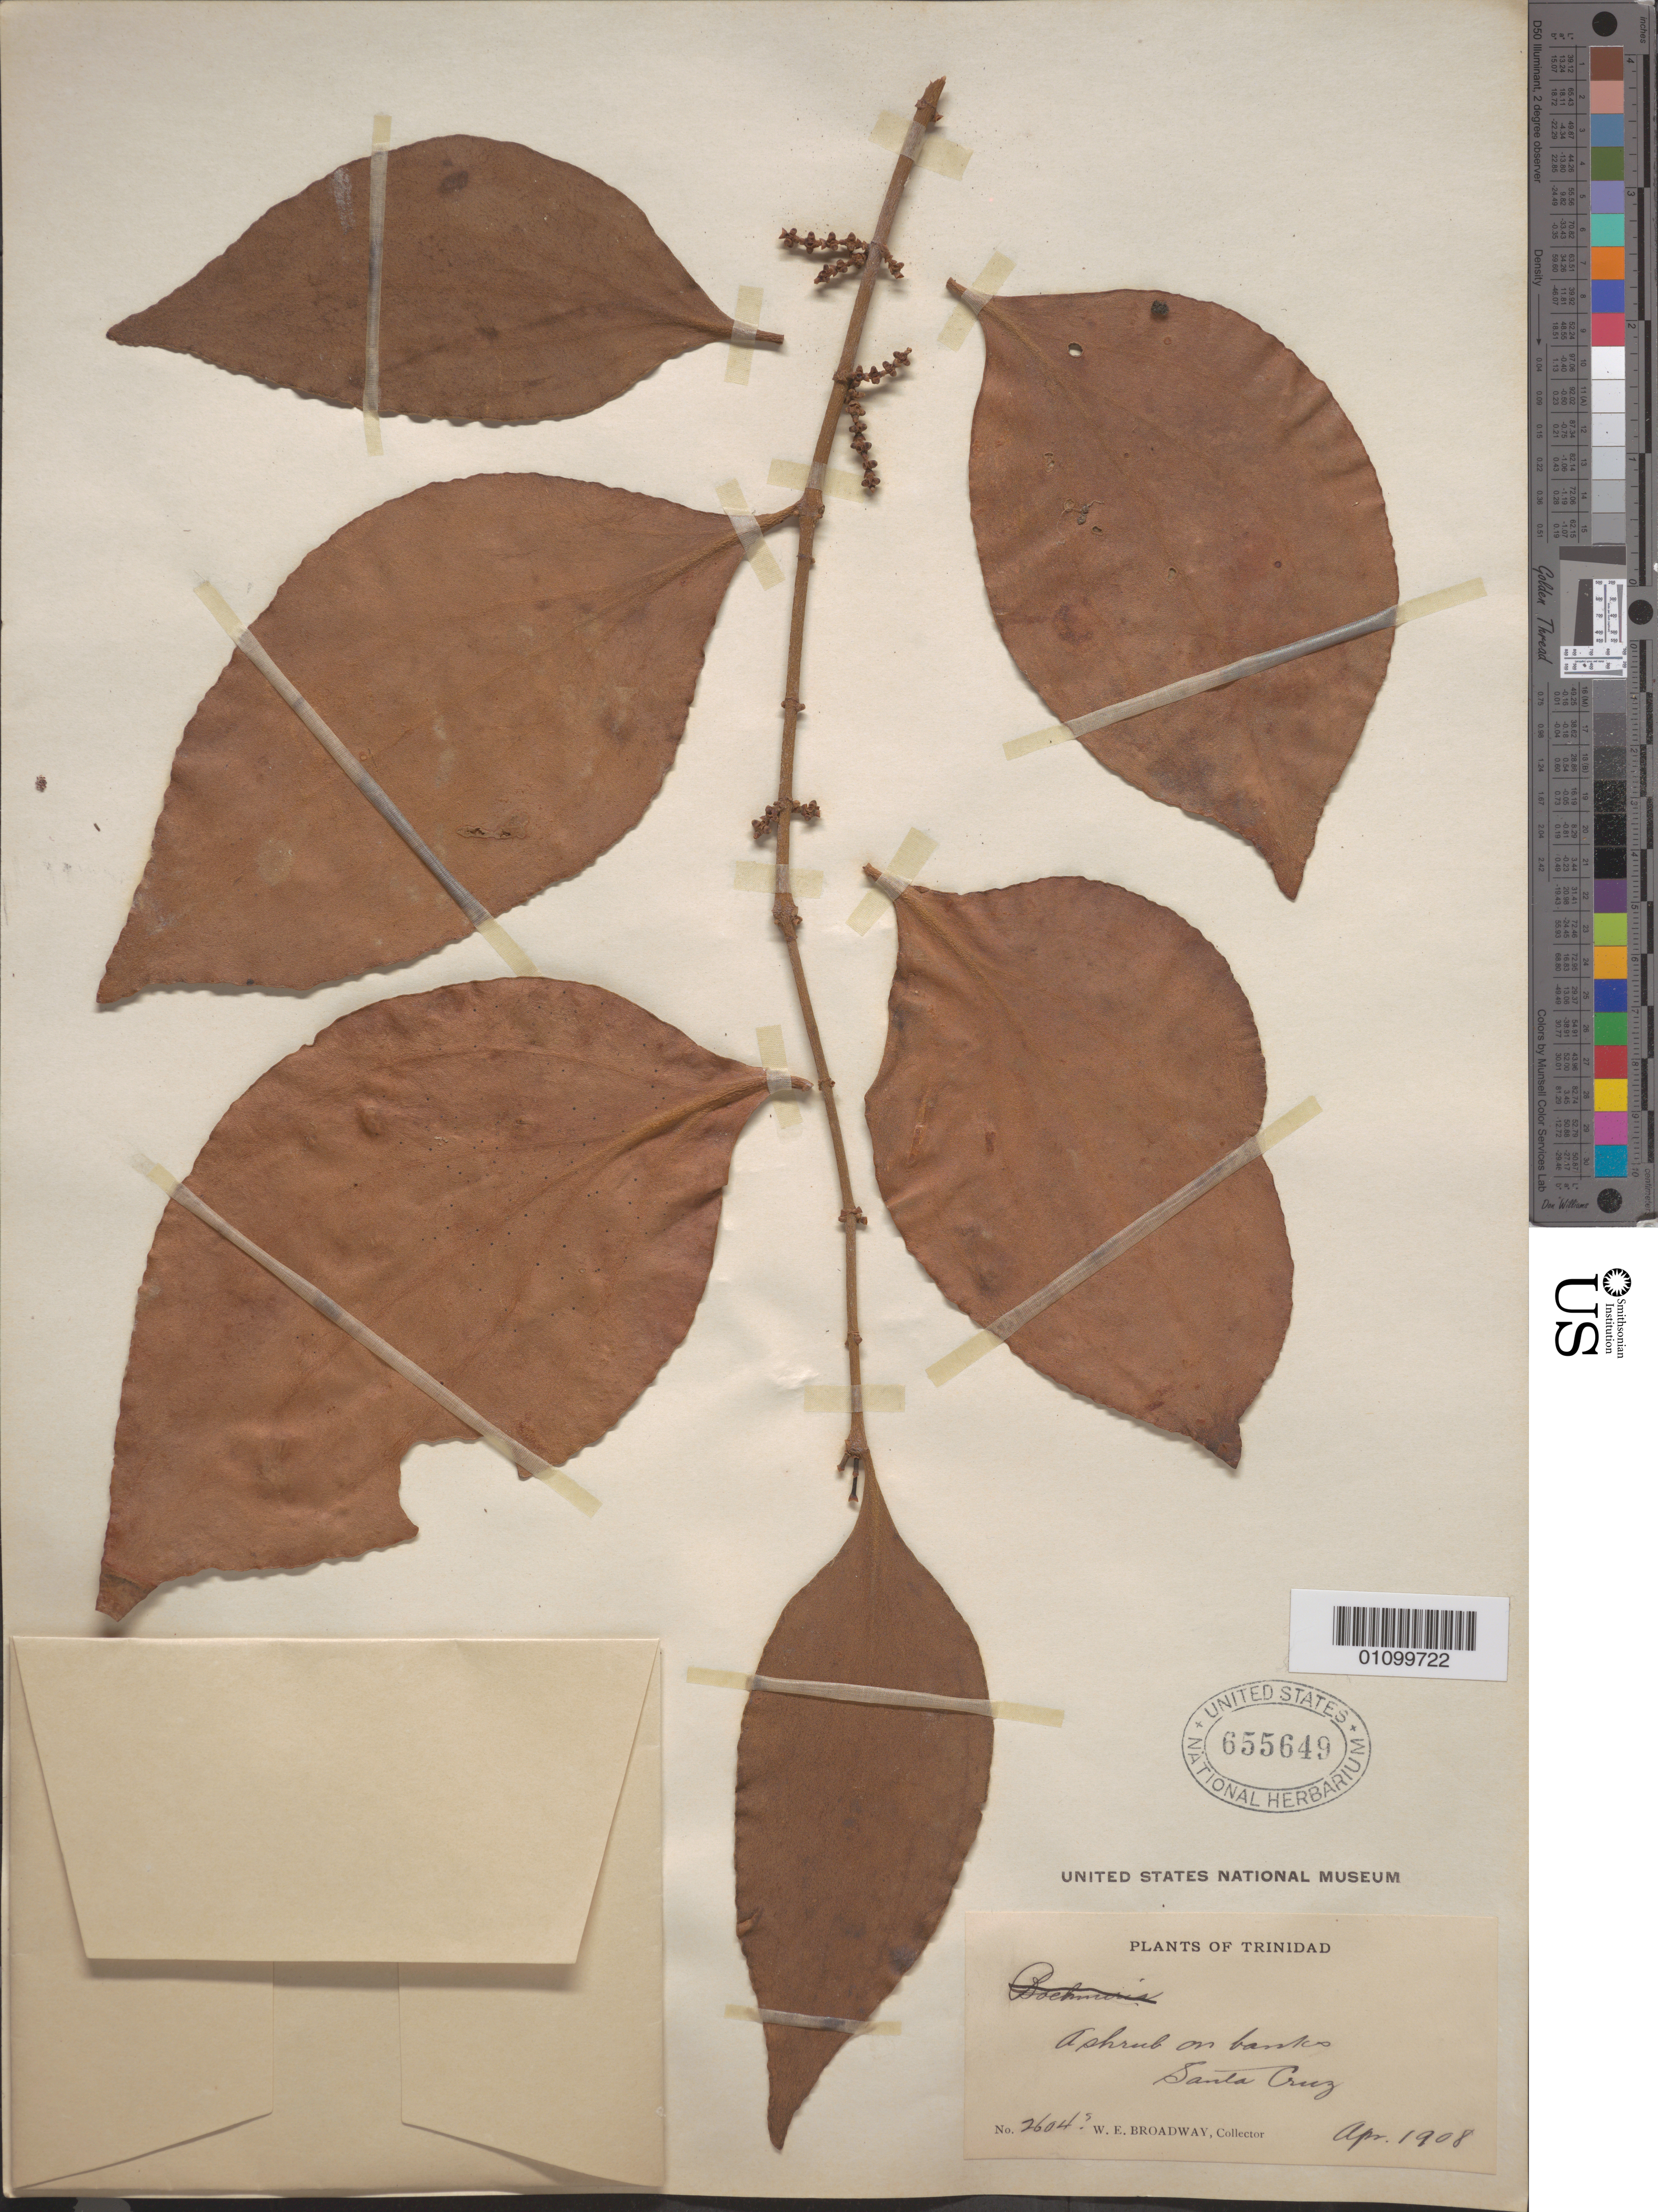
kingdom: Plantae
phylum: Tracheophyta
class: Magnoliopsida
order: Santalales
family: Viscaceae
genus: Phoradendron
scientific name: Phoradendron crassifolium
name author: (Pohl ex DC.) Eichler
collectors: W. E. Broadway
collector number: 2604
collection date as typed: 01 Apr 1908 to 30 Apr 1908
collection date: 1908-04-01/1908-04-30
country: Trinidad and Tobago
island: Trinidad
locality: Santa Cruz.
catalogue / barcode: US 655649